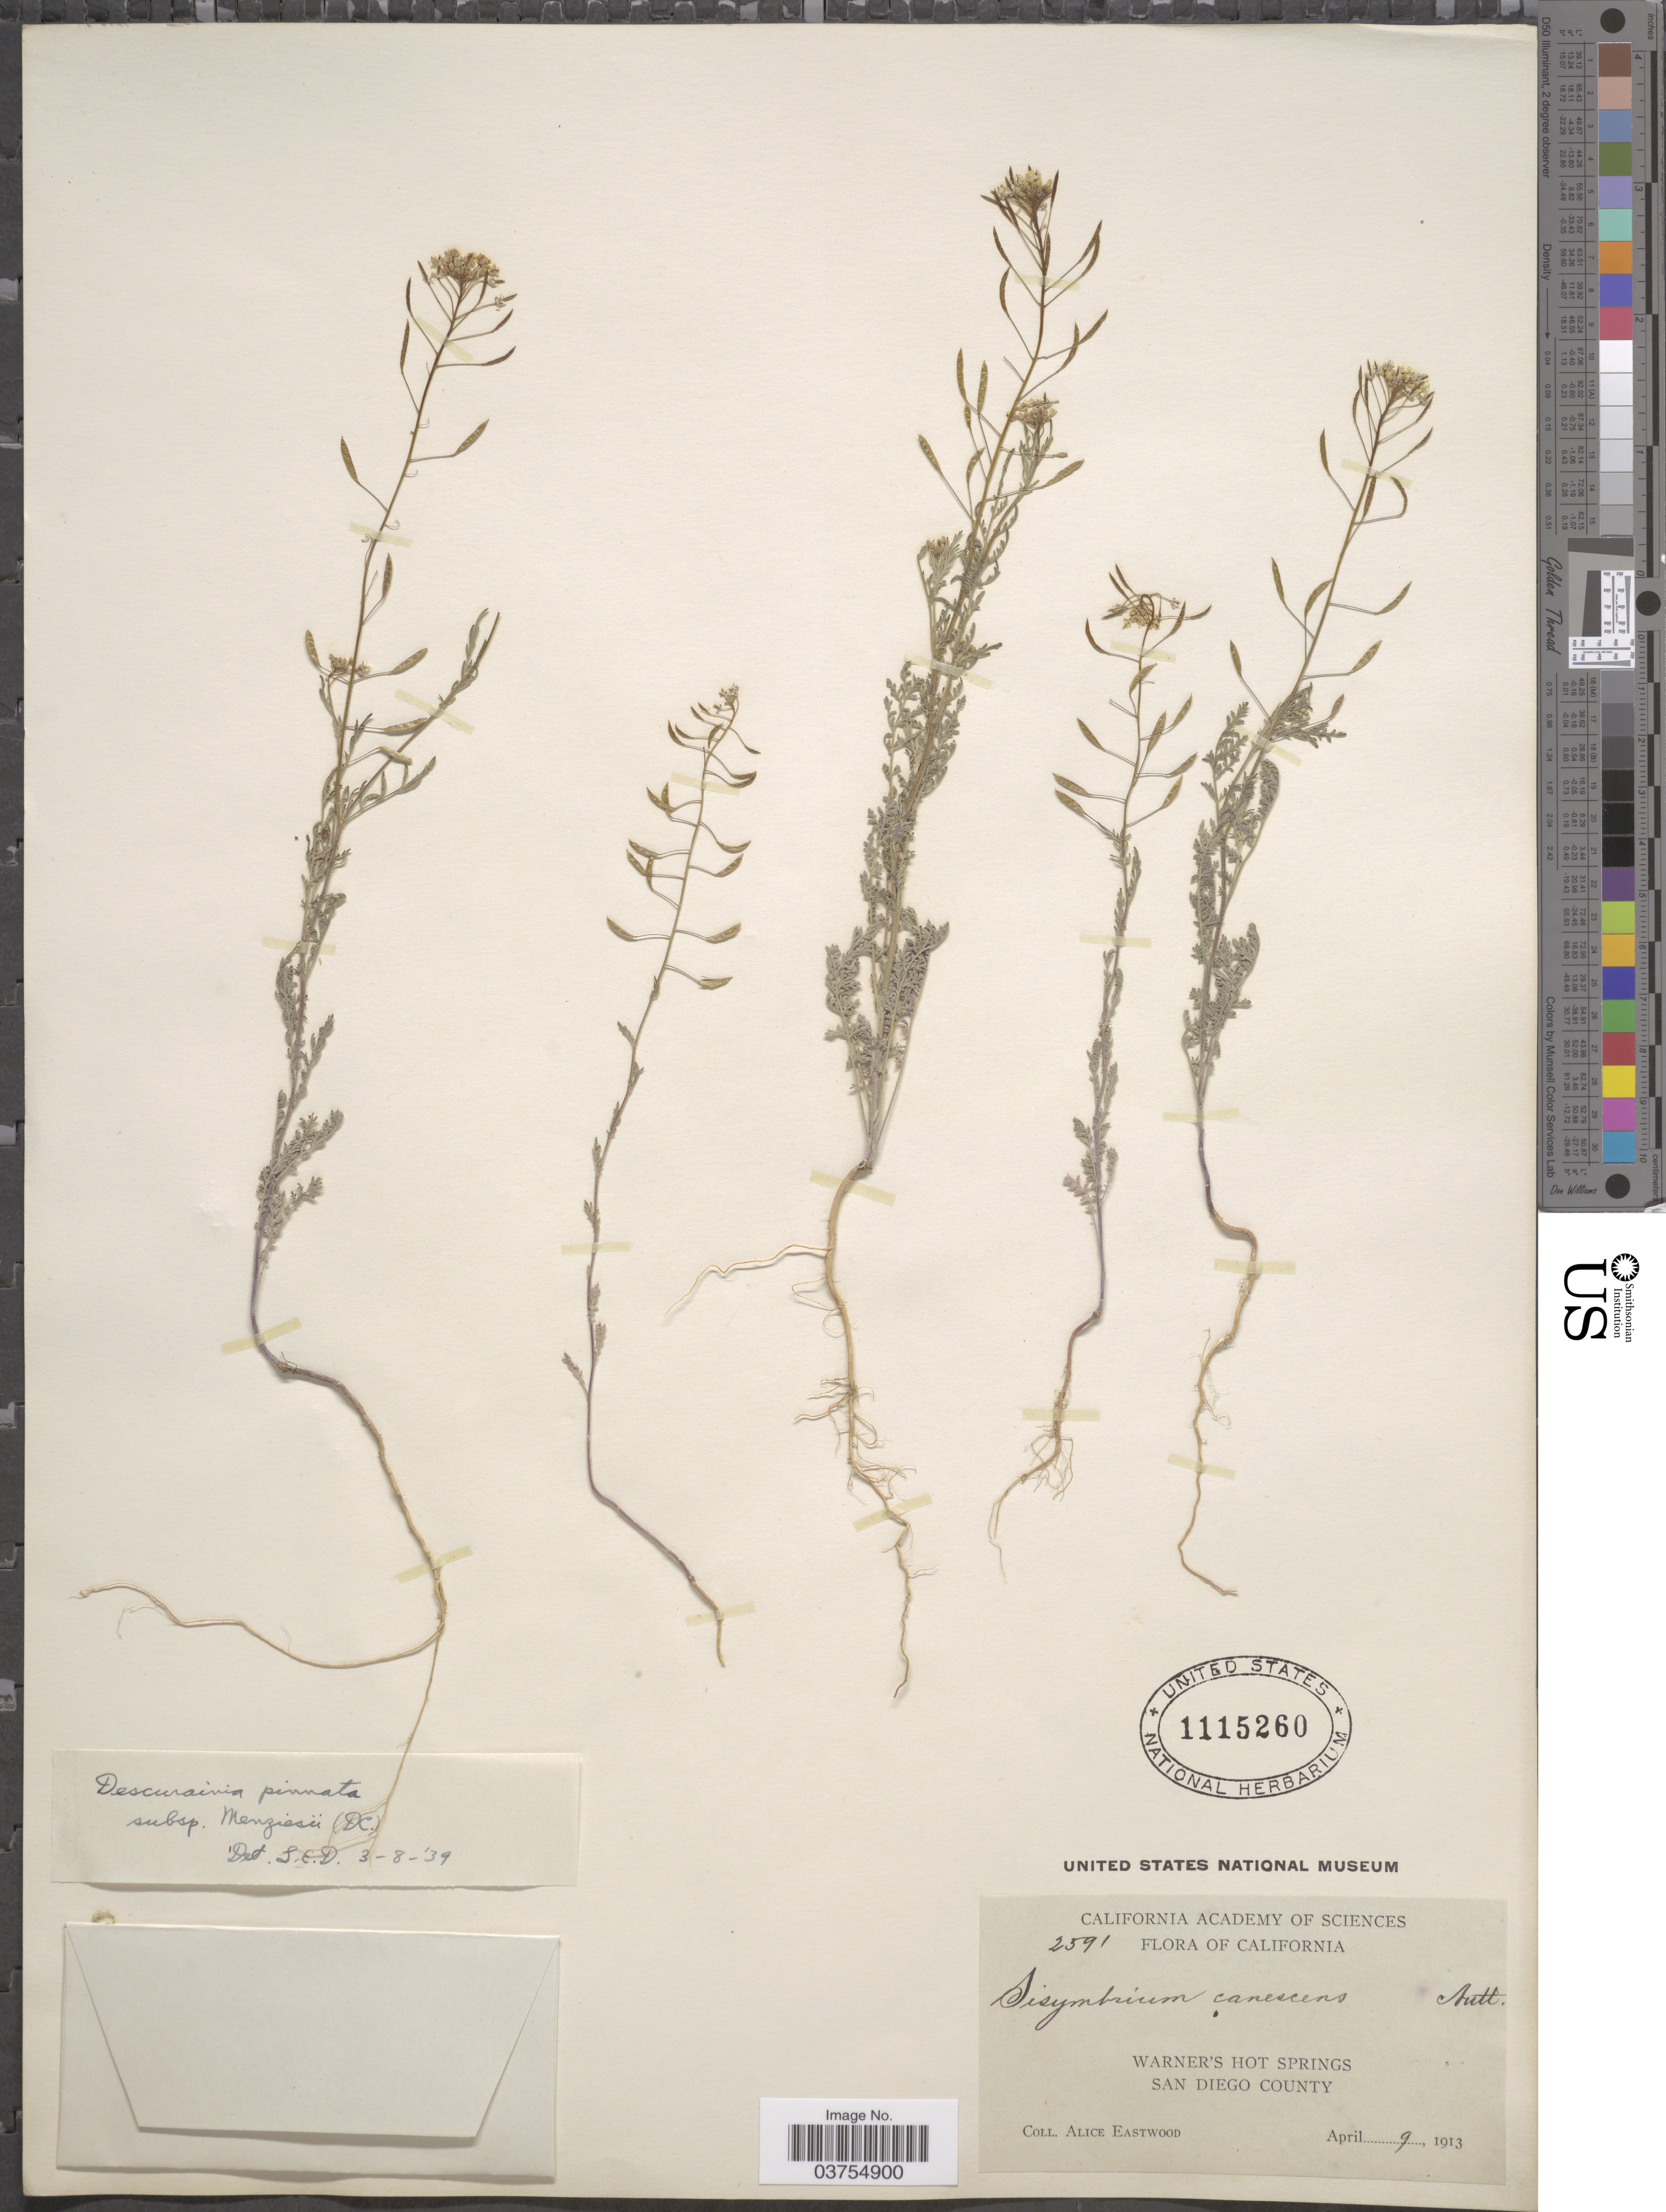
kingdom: Plantae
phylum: Tracheophyta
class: Magnoliopsida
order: Brassicales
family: Brassicaceae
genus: Descurainia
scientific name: Descurainia pinnata subsp. menziesii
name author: (DC.) Detling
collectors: A. Eastwood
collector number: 2591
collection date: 1913-04-09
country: United States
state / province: California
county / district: San Diego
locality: Warner's Hot Springs. San Diego County.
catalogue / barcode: US 1115260